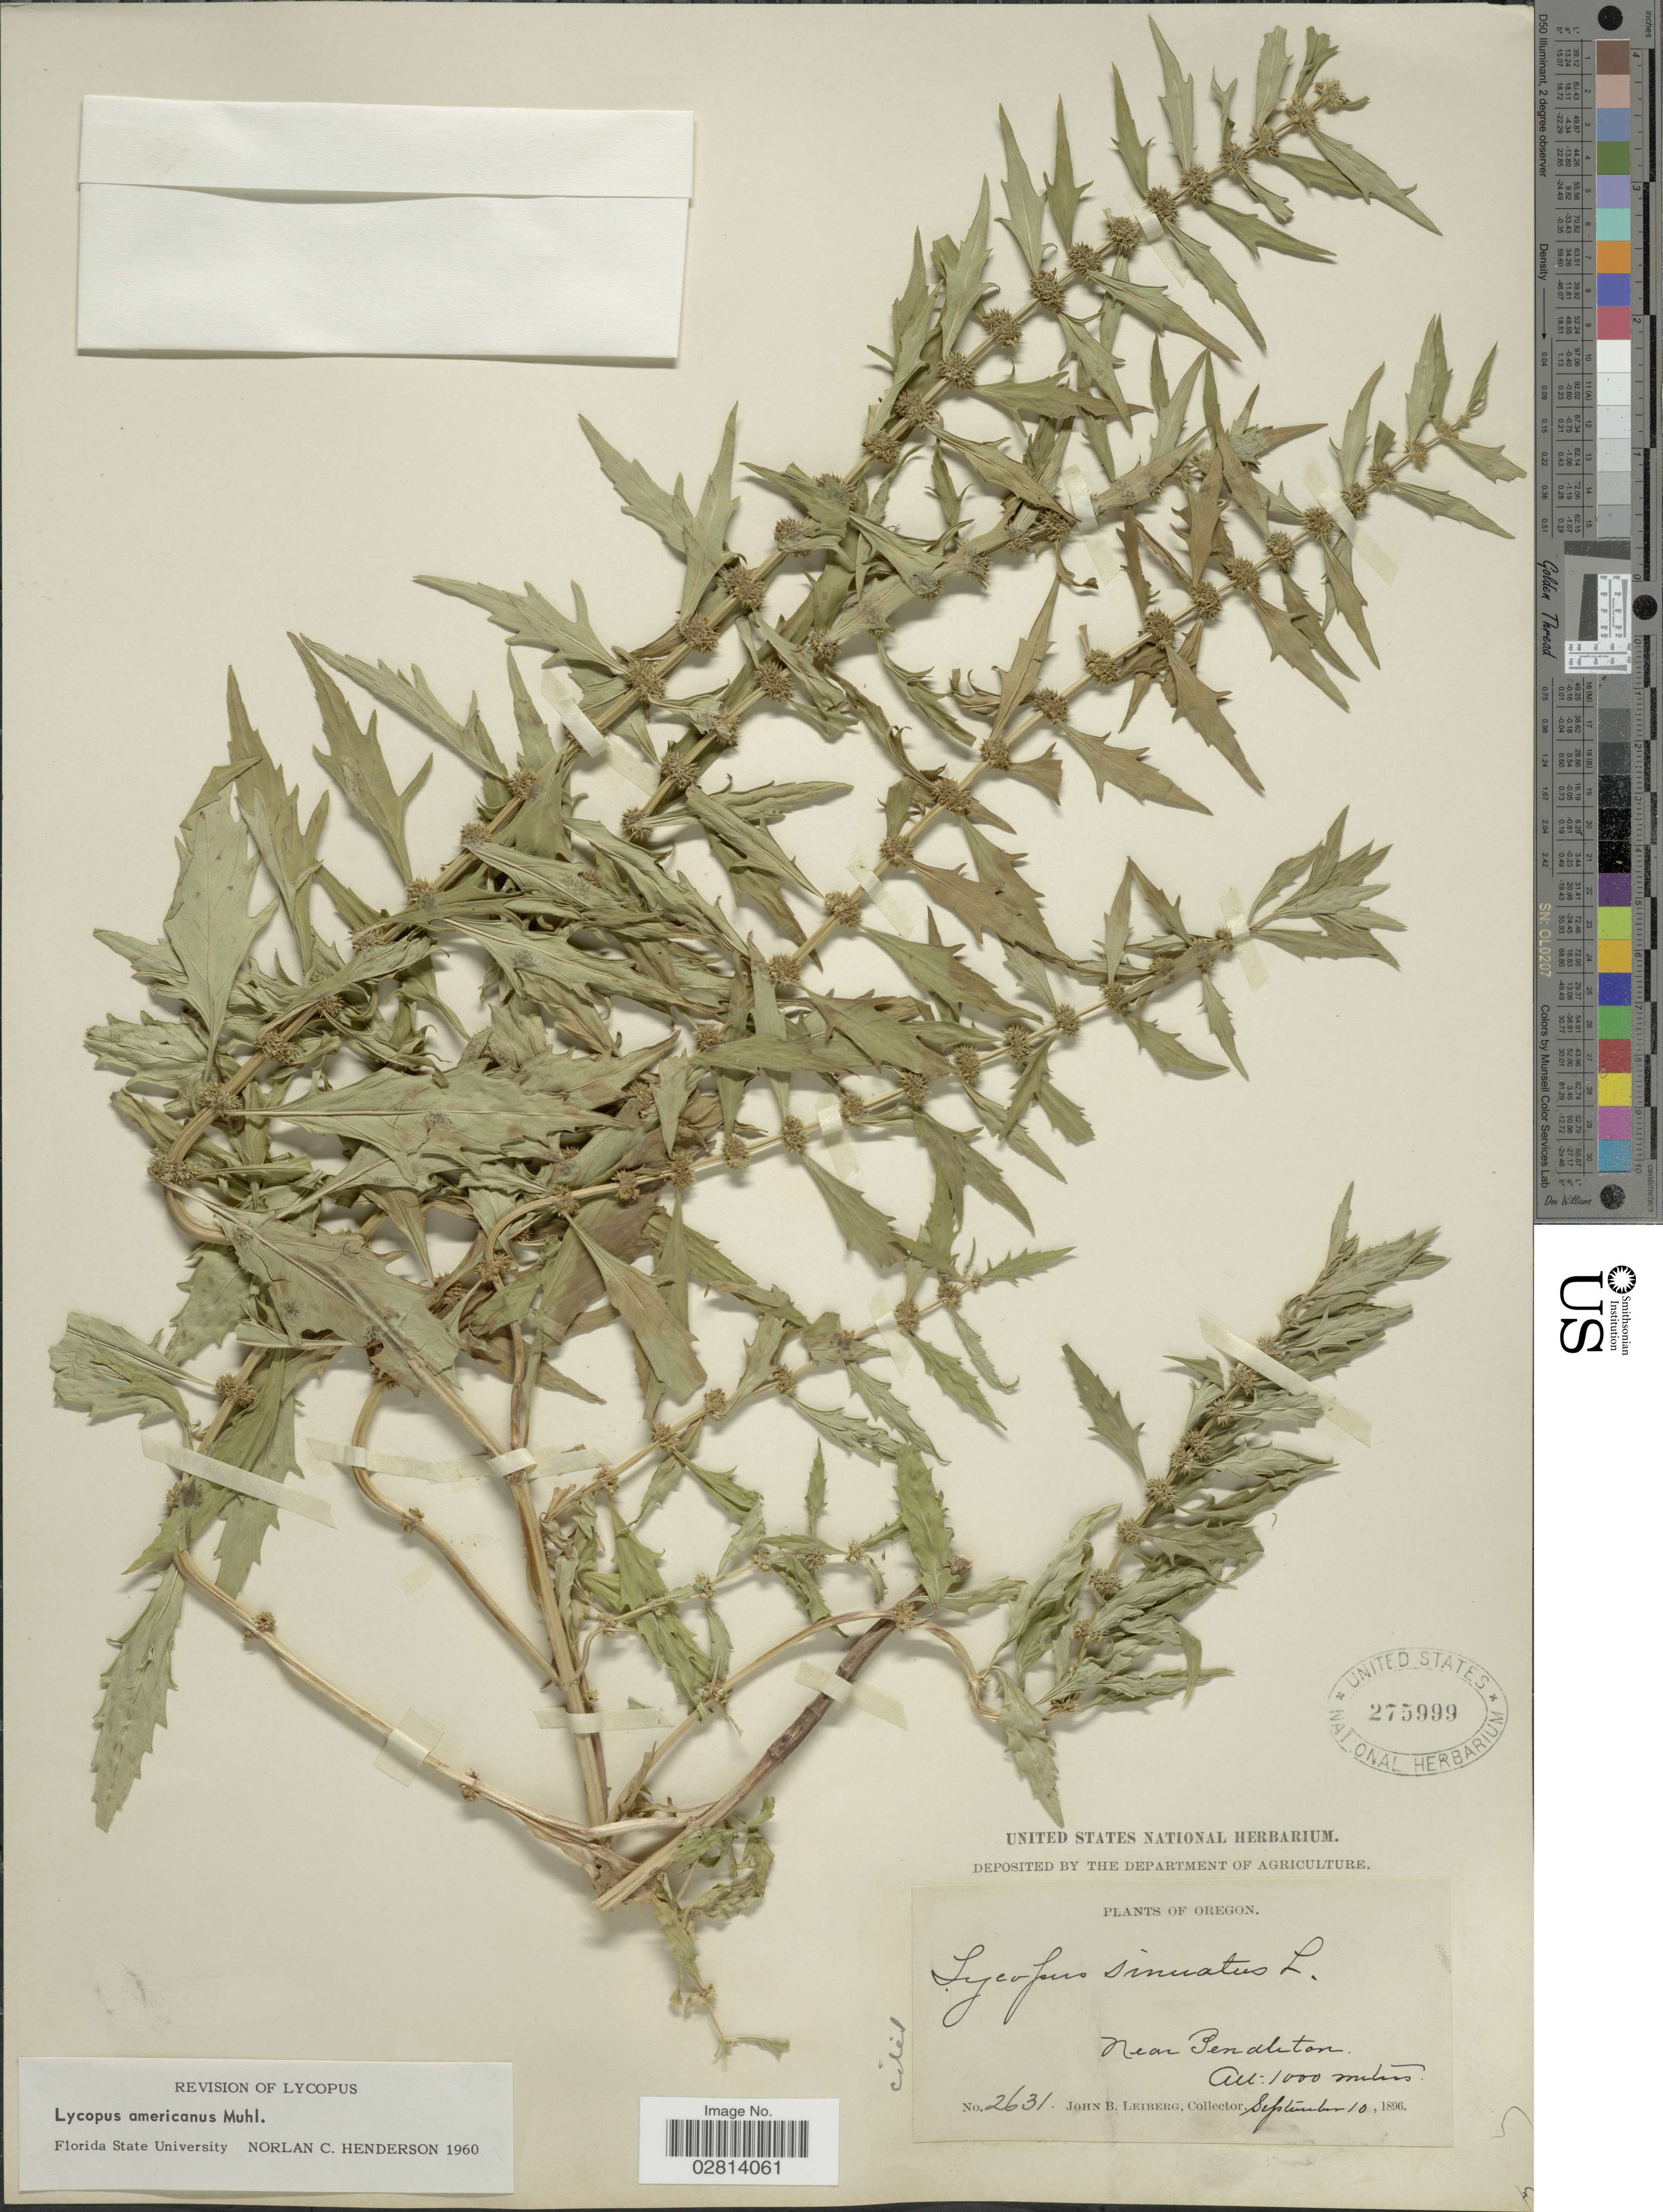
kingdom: Plantae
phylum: Tracheophyta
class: Magnoliopsida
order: Lamiales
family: Lamiaceae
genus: Lycopus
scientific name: Lycopus americanus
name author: Muhl. ex W.P.C. Barton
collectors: J. B. Leiberg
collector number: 2631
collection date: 1896-09-10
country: United States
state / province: Oregon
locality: Near Pendleton.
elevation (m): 1000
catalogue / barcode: US 275999